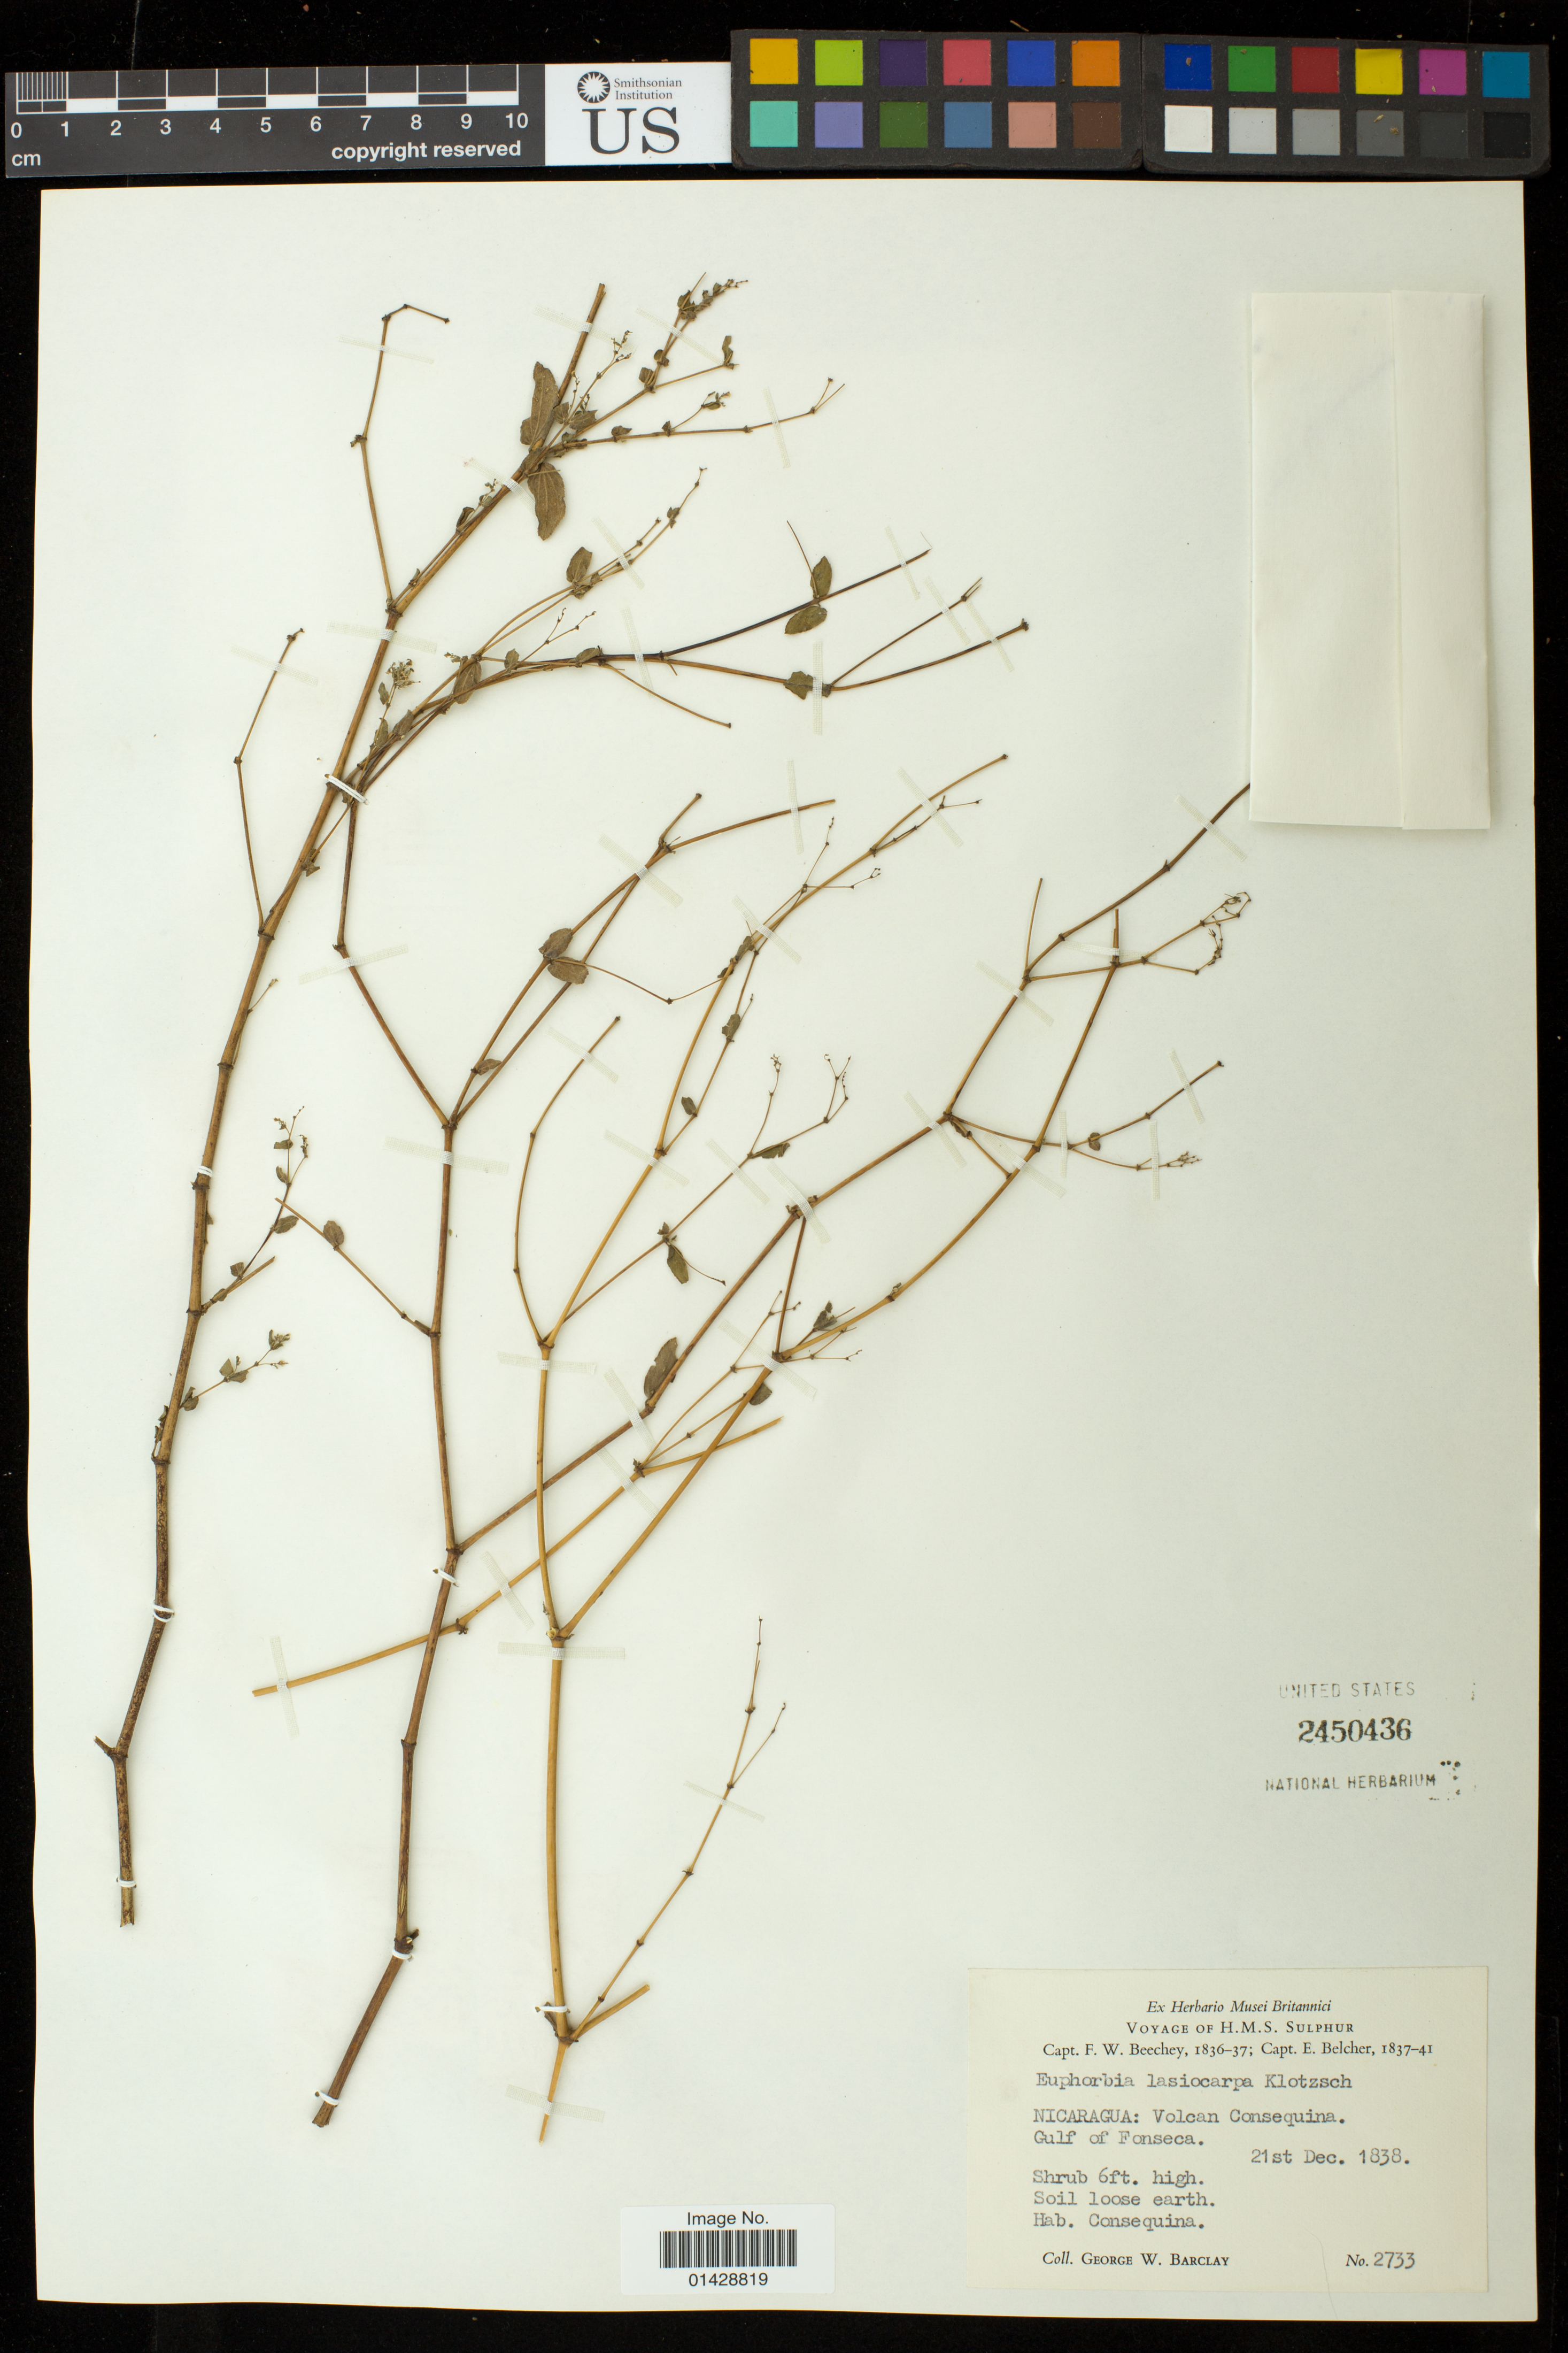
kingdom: Plantae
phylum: Tracheophyta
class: Magnoliopsida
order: Malpighiales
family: Euphorbiaceae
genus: Euphorbia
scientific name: Euphorbia lasiocarpa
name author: Klotzsch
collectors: G. W. Barclay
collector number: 2733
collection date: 1838-12-21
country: Nicaragua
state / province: Chinandega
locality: Volcan Consequina. Gulf of Fonseca.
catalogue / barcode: US 2450436